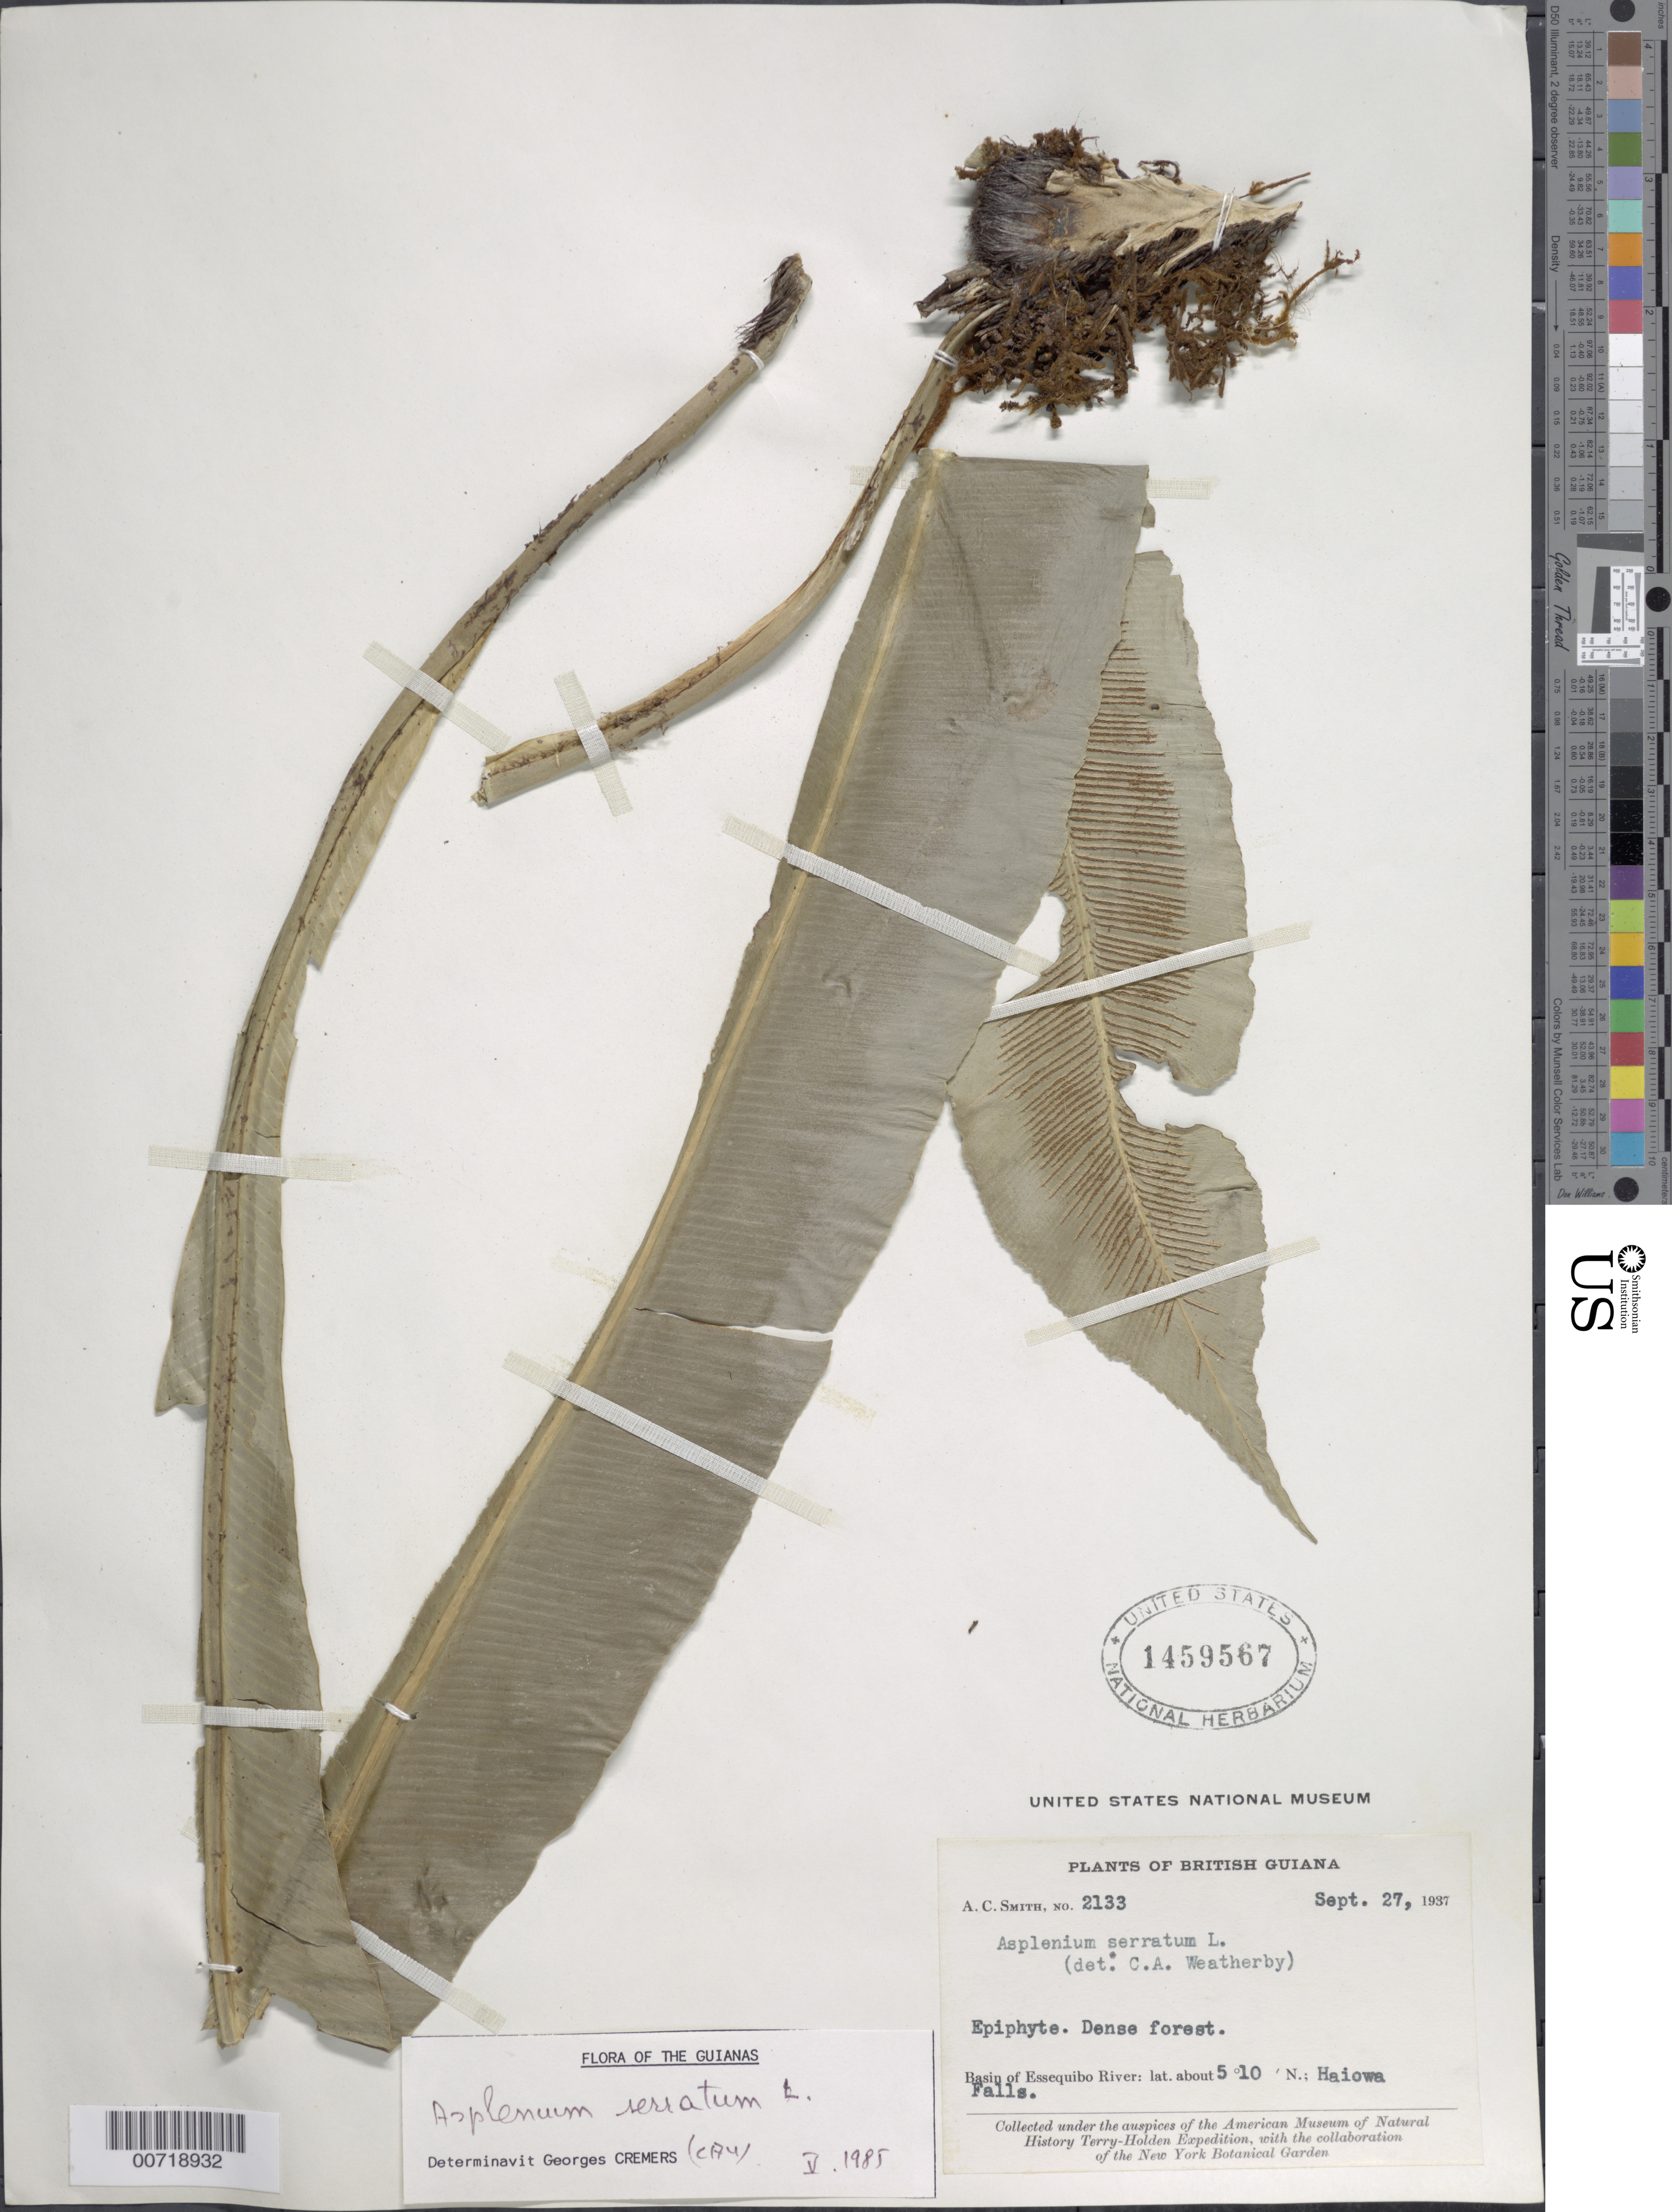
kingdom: Plantae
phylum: Tracheophyta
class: Polypodiopsida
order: Polypodiales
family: Aspleniaceae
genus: Asplenium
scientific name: Asplenium serratum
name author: L.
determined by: Cremers, Georges A.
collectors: A. C. Smith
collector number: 2133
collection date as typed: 27-Sep-37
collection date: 1937-09-27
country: Guyana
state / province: Potaro-Siparuni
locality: Haiowa Falls, Essequibo River basin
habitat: Dense forest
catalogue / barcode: US 1459567